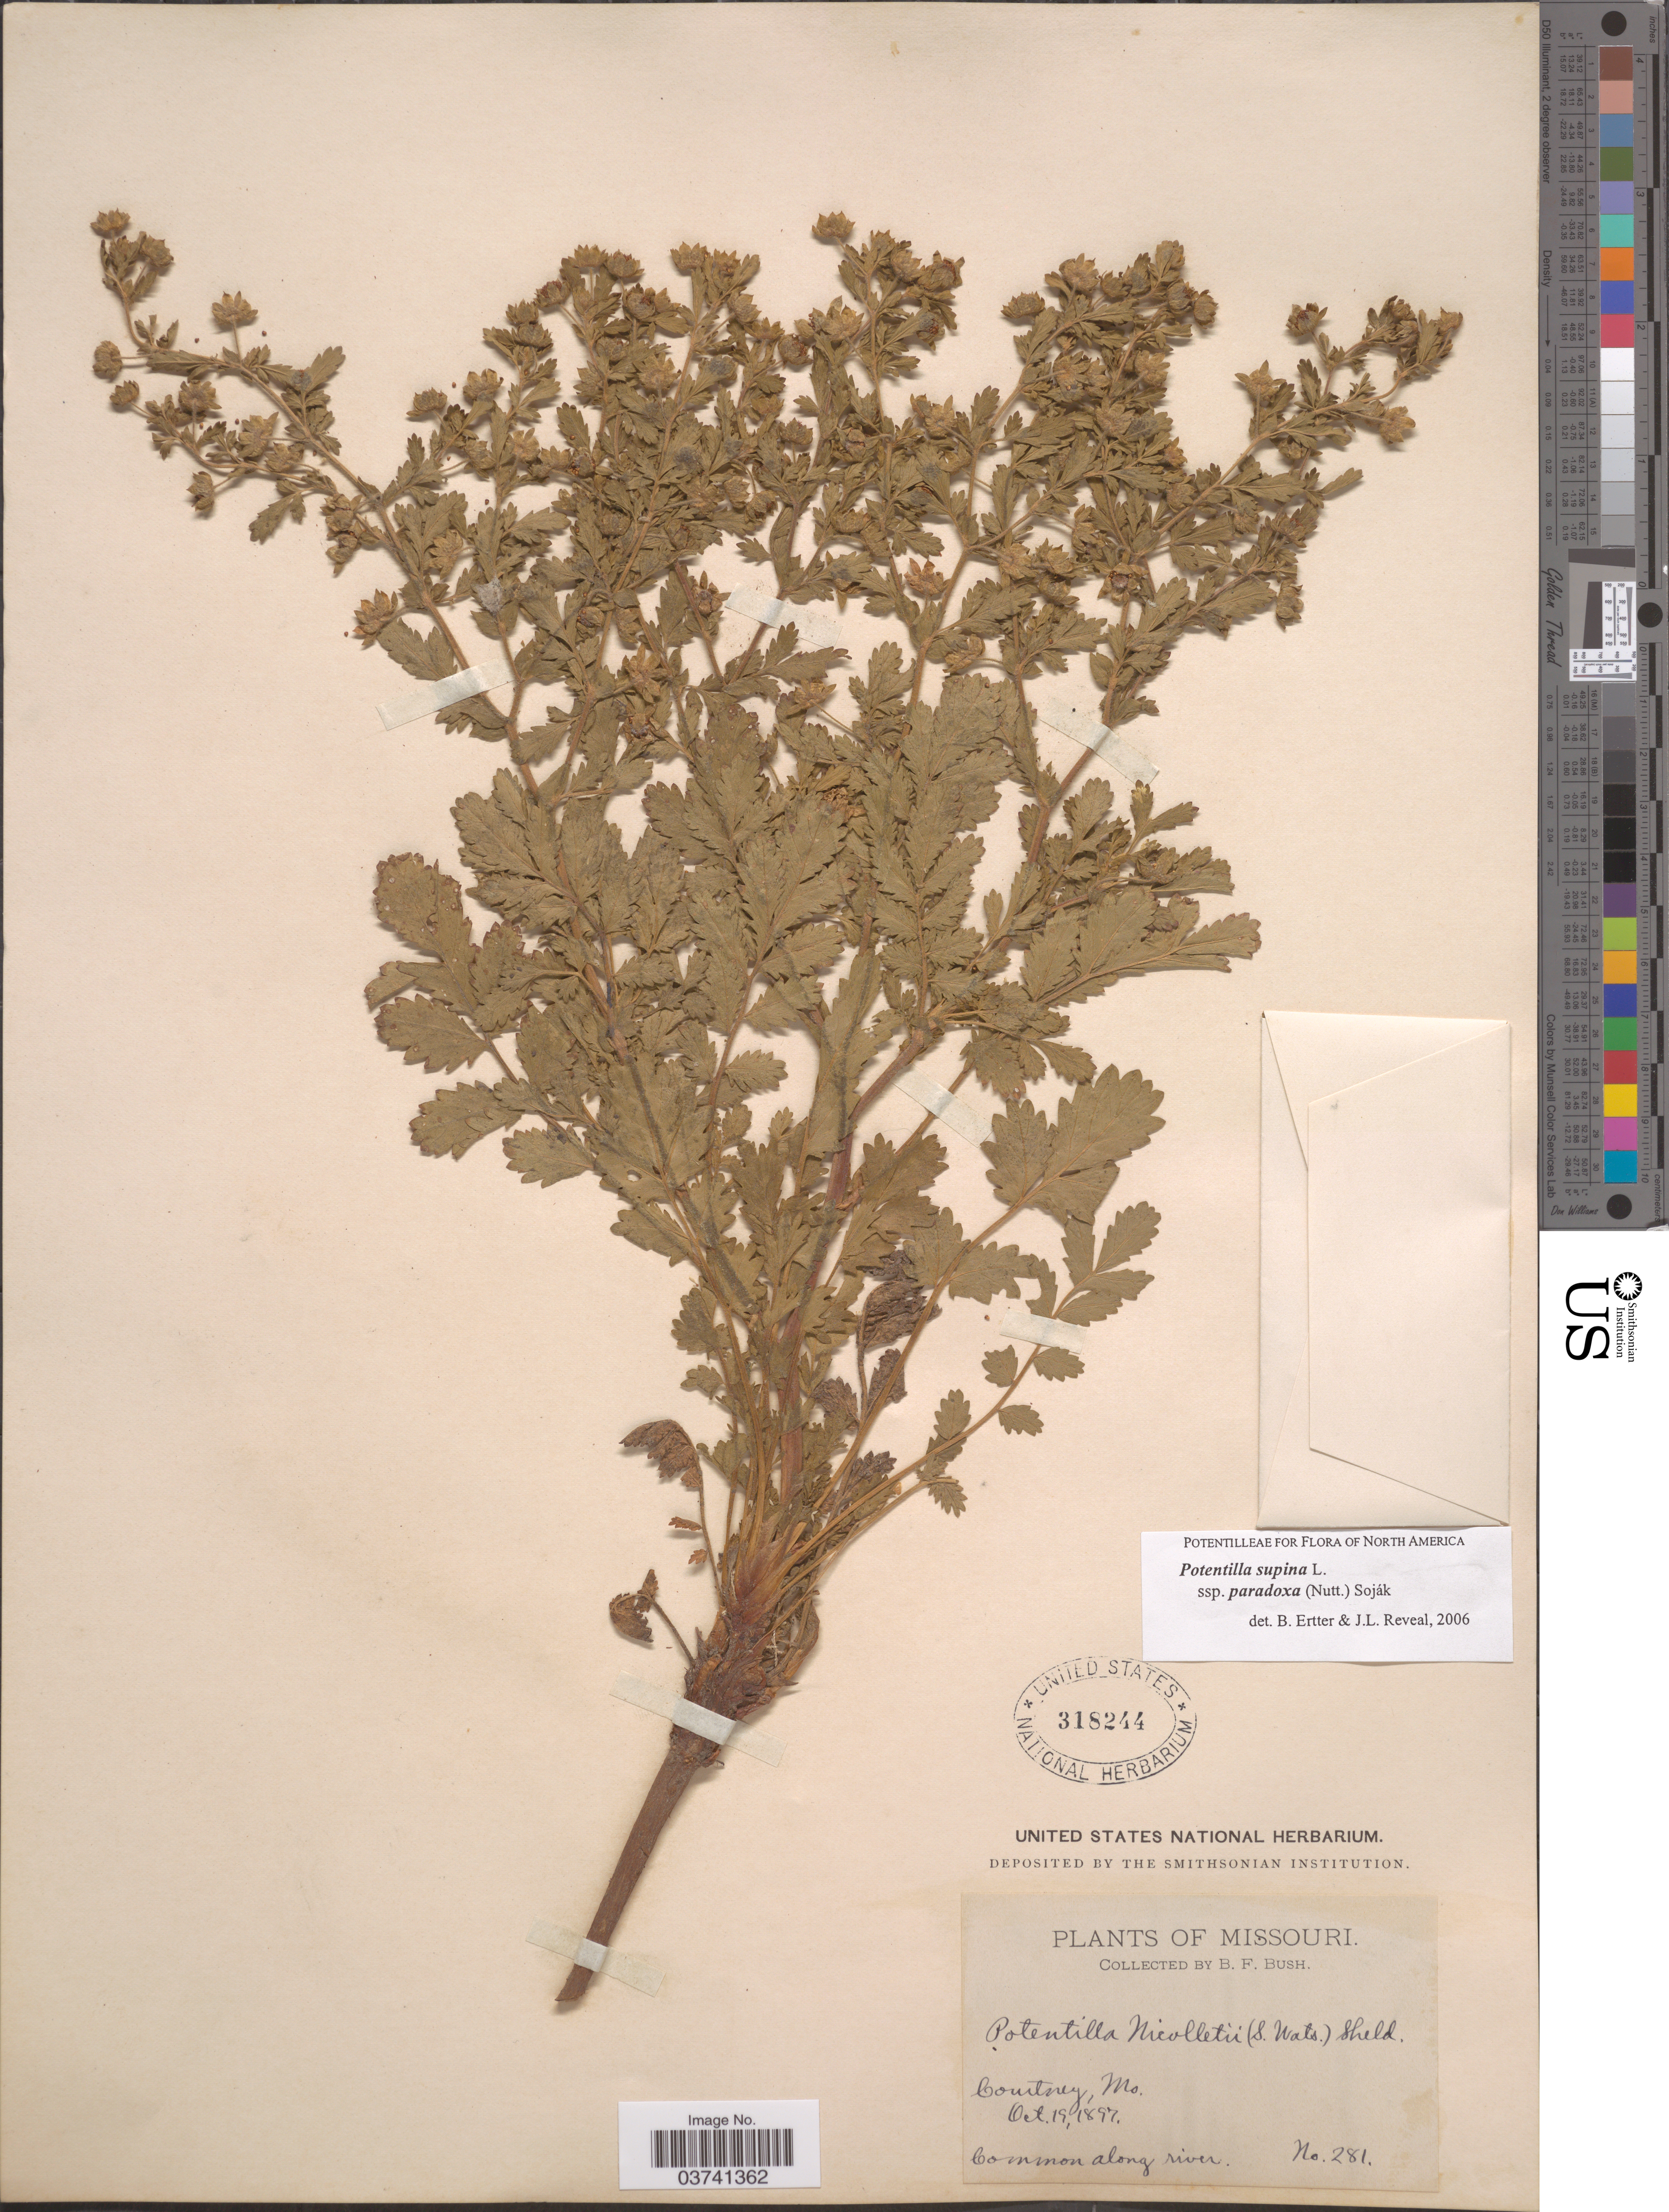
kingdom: Plantae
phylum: Tracheophyta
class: Magnoliopsida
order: Rosales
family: Rosaceae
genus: Potentilla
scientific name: Potentilla supina subsp. paradoxa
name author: (Nutt.) Soják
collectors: B. F. Bush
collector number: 281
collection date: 1897-10-19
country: United States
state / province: Missouri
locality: Courtney. Along river.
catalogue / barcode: US 318244